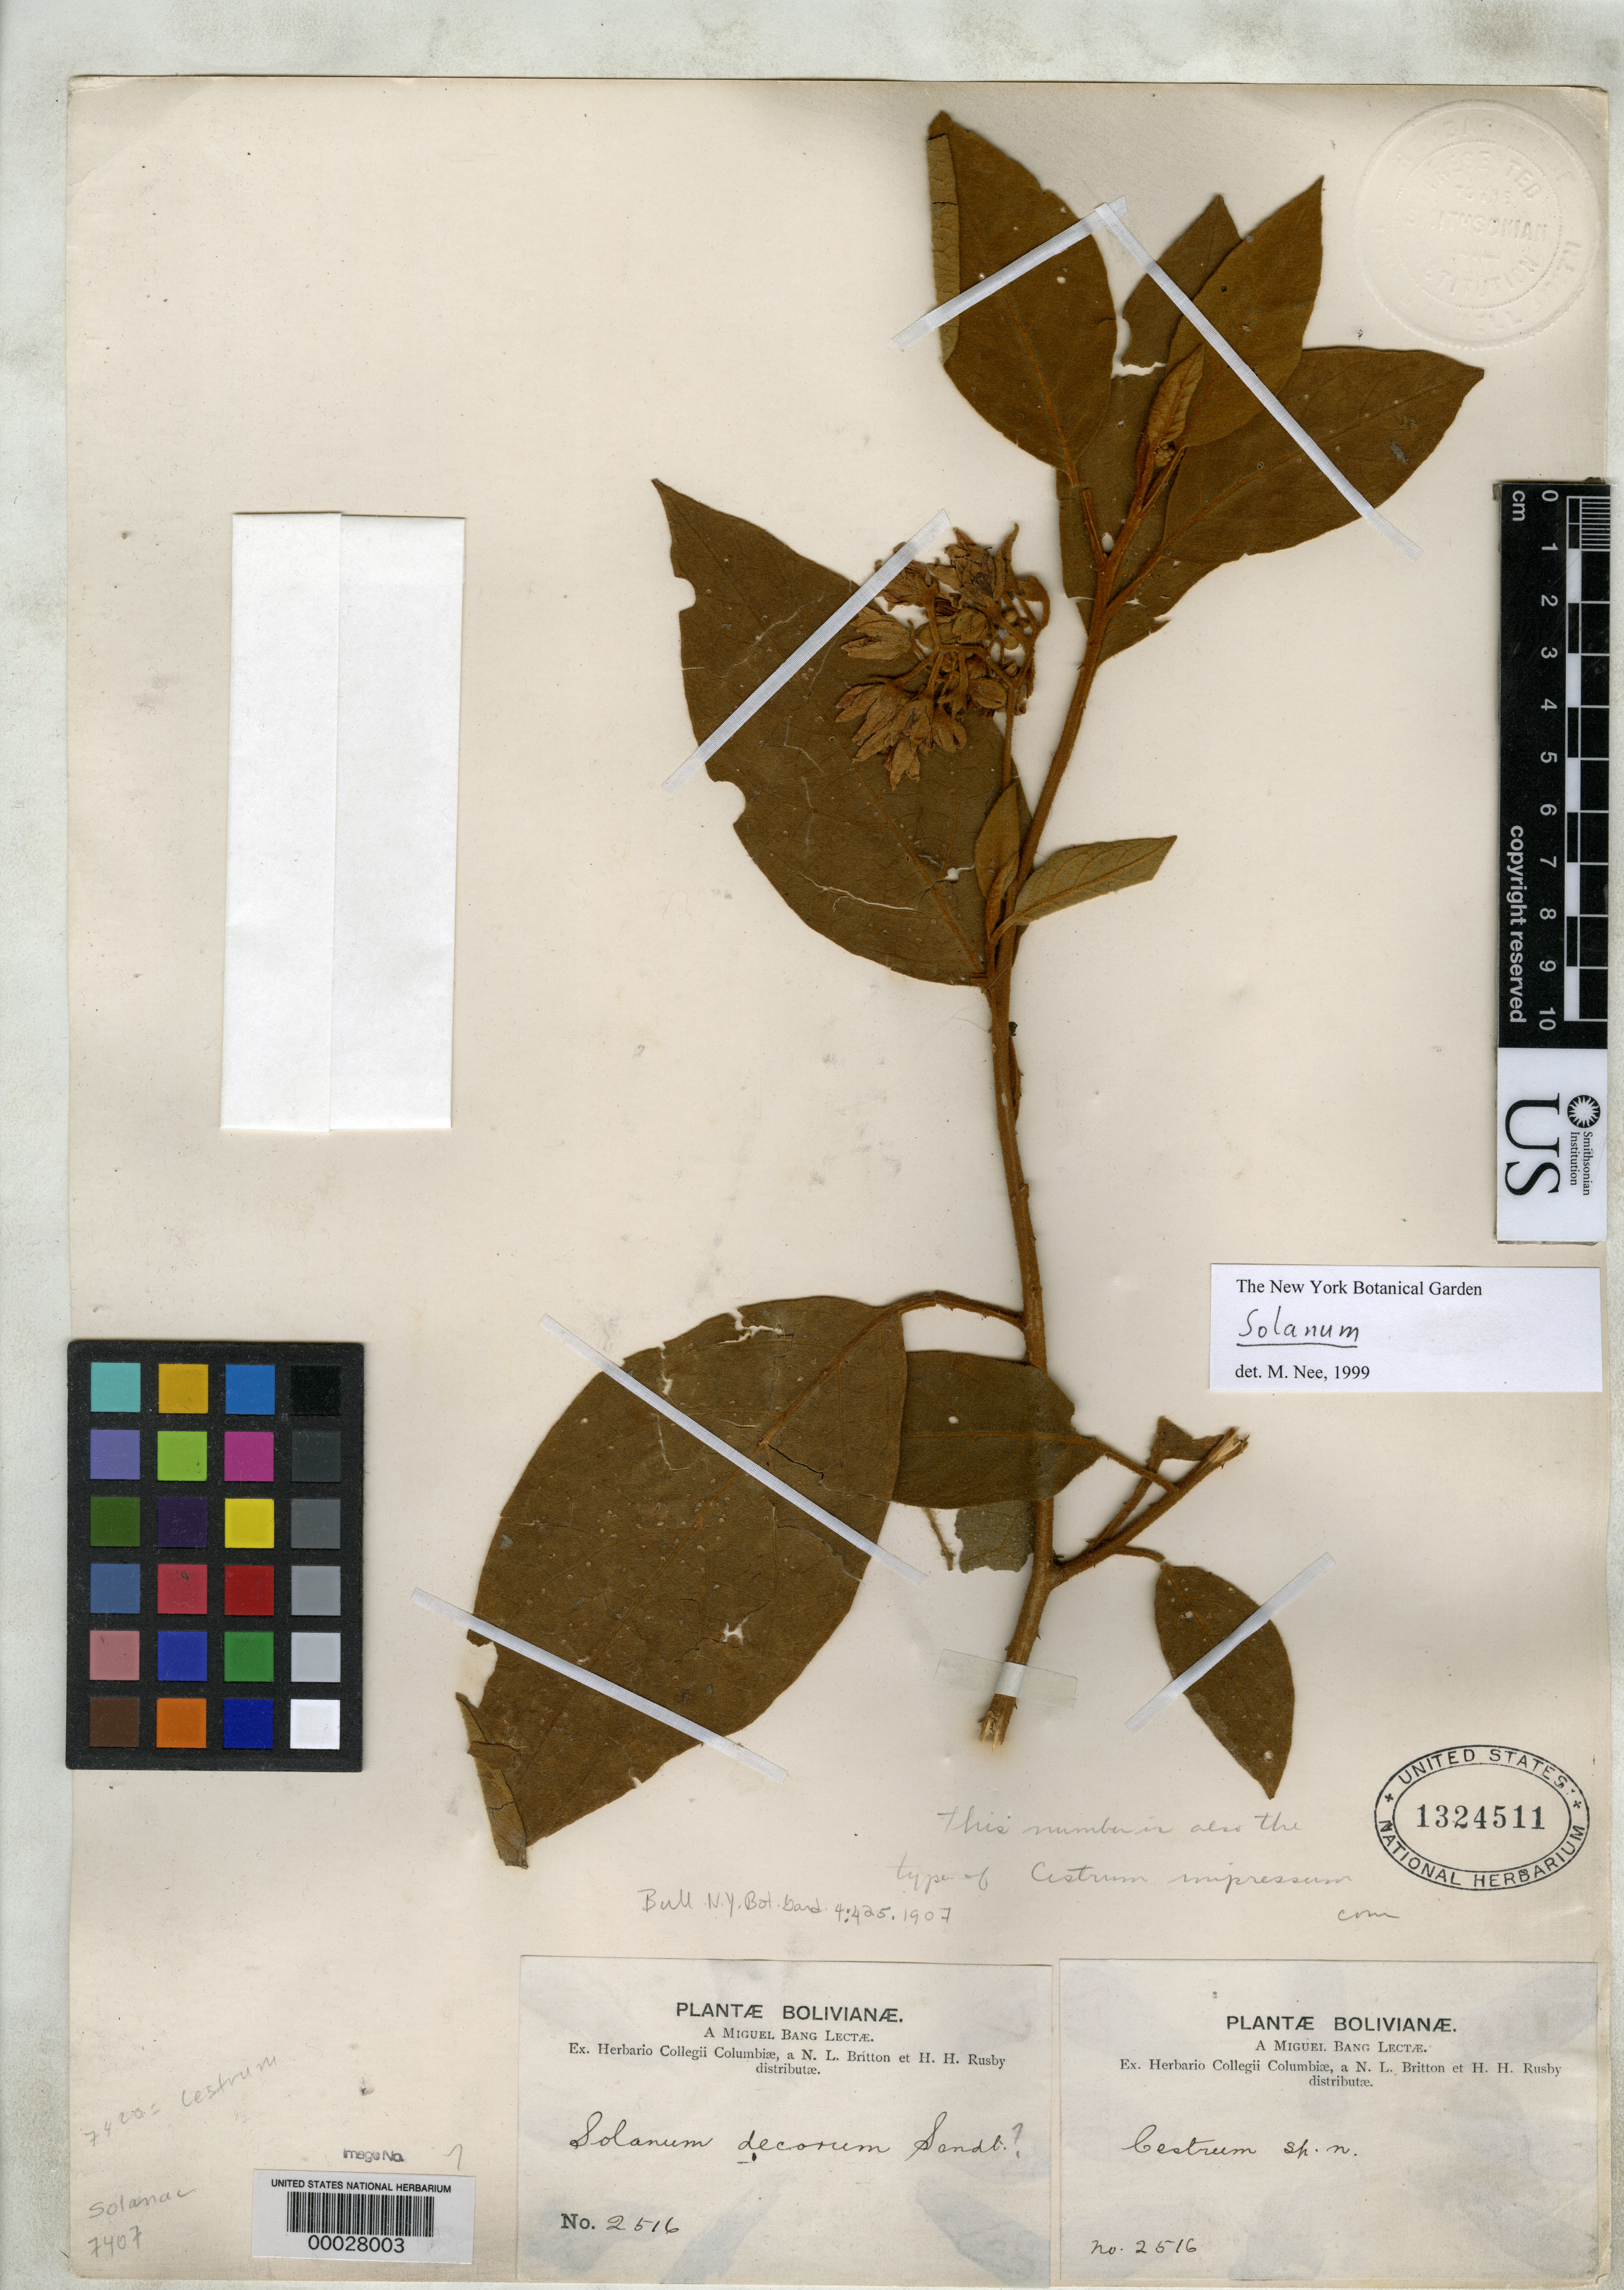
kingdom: Plantae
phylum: Tracheophyta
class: Magnoliopsida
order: Solanales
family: Solanaceae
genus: Cestrum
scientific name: Cestrum impressum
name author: Rusby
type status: Isotype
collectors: M. Bang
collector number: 2516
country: Bolivia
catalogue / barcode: US 1324511